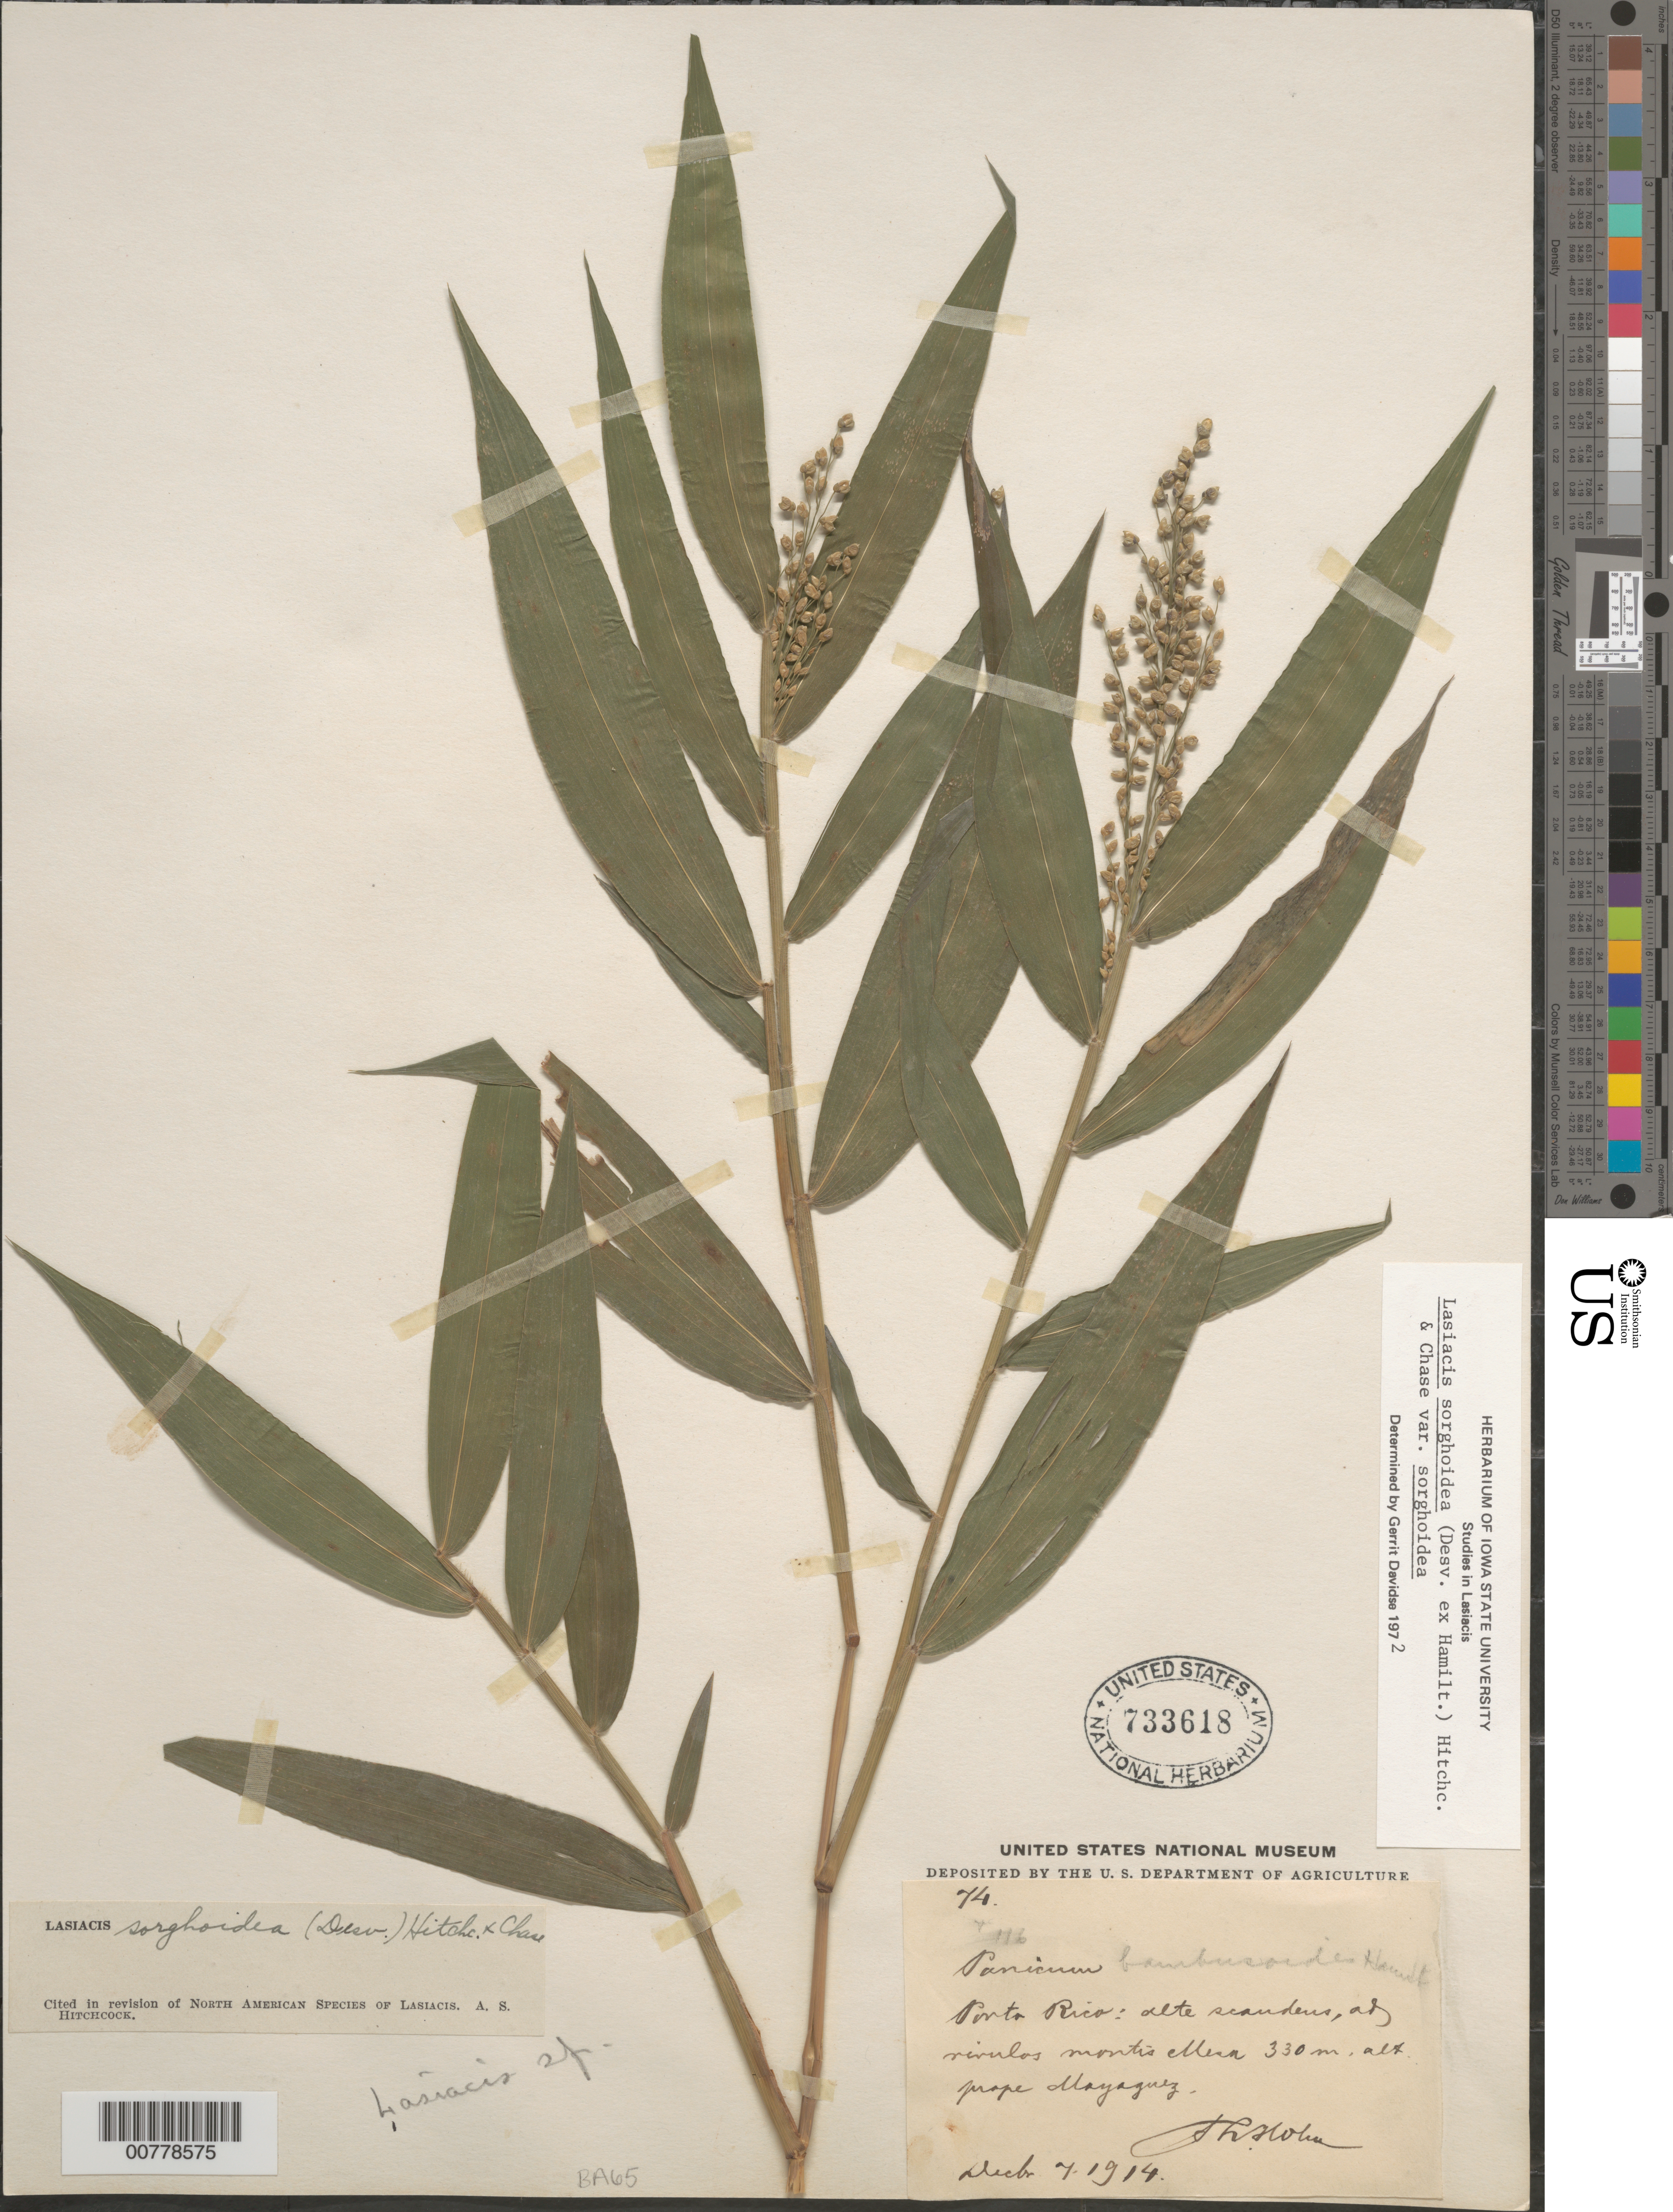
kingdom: Plantae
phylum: Tracheophyta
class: Liliopsida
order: Poales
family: Poaceae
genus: Lasiacis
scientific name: Lasiacis sorghoidea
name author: (Desv. ex Ham.) Hitchc. & Chase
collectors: H. T. Holm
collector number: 74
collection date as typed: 07 Dec 1914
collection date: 1914-12-07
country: Puerto Rico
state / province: Mayagüez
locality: Prope Mayaguez. Rivulos montis.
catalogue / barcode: US 733618